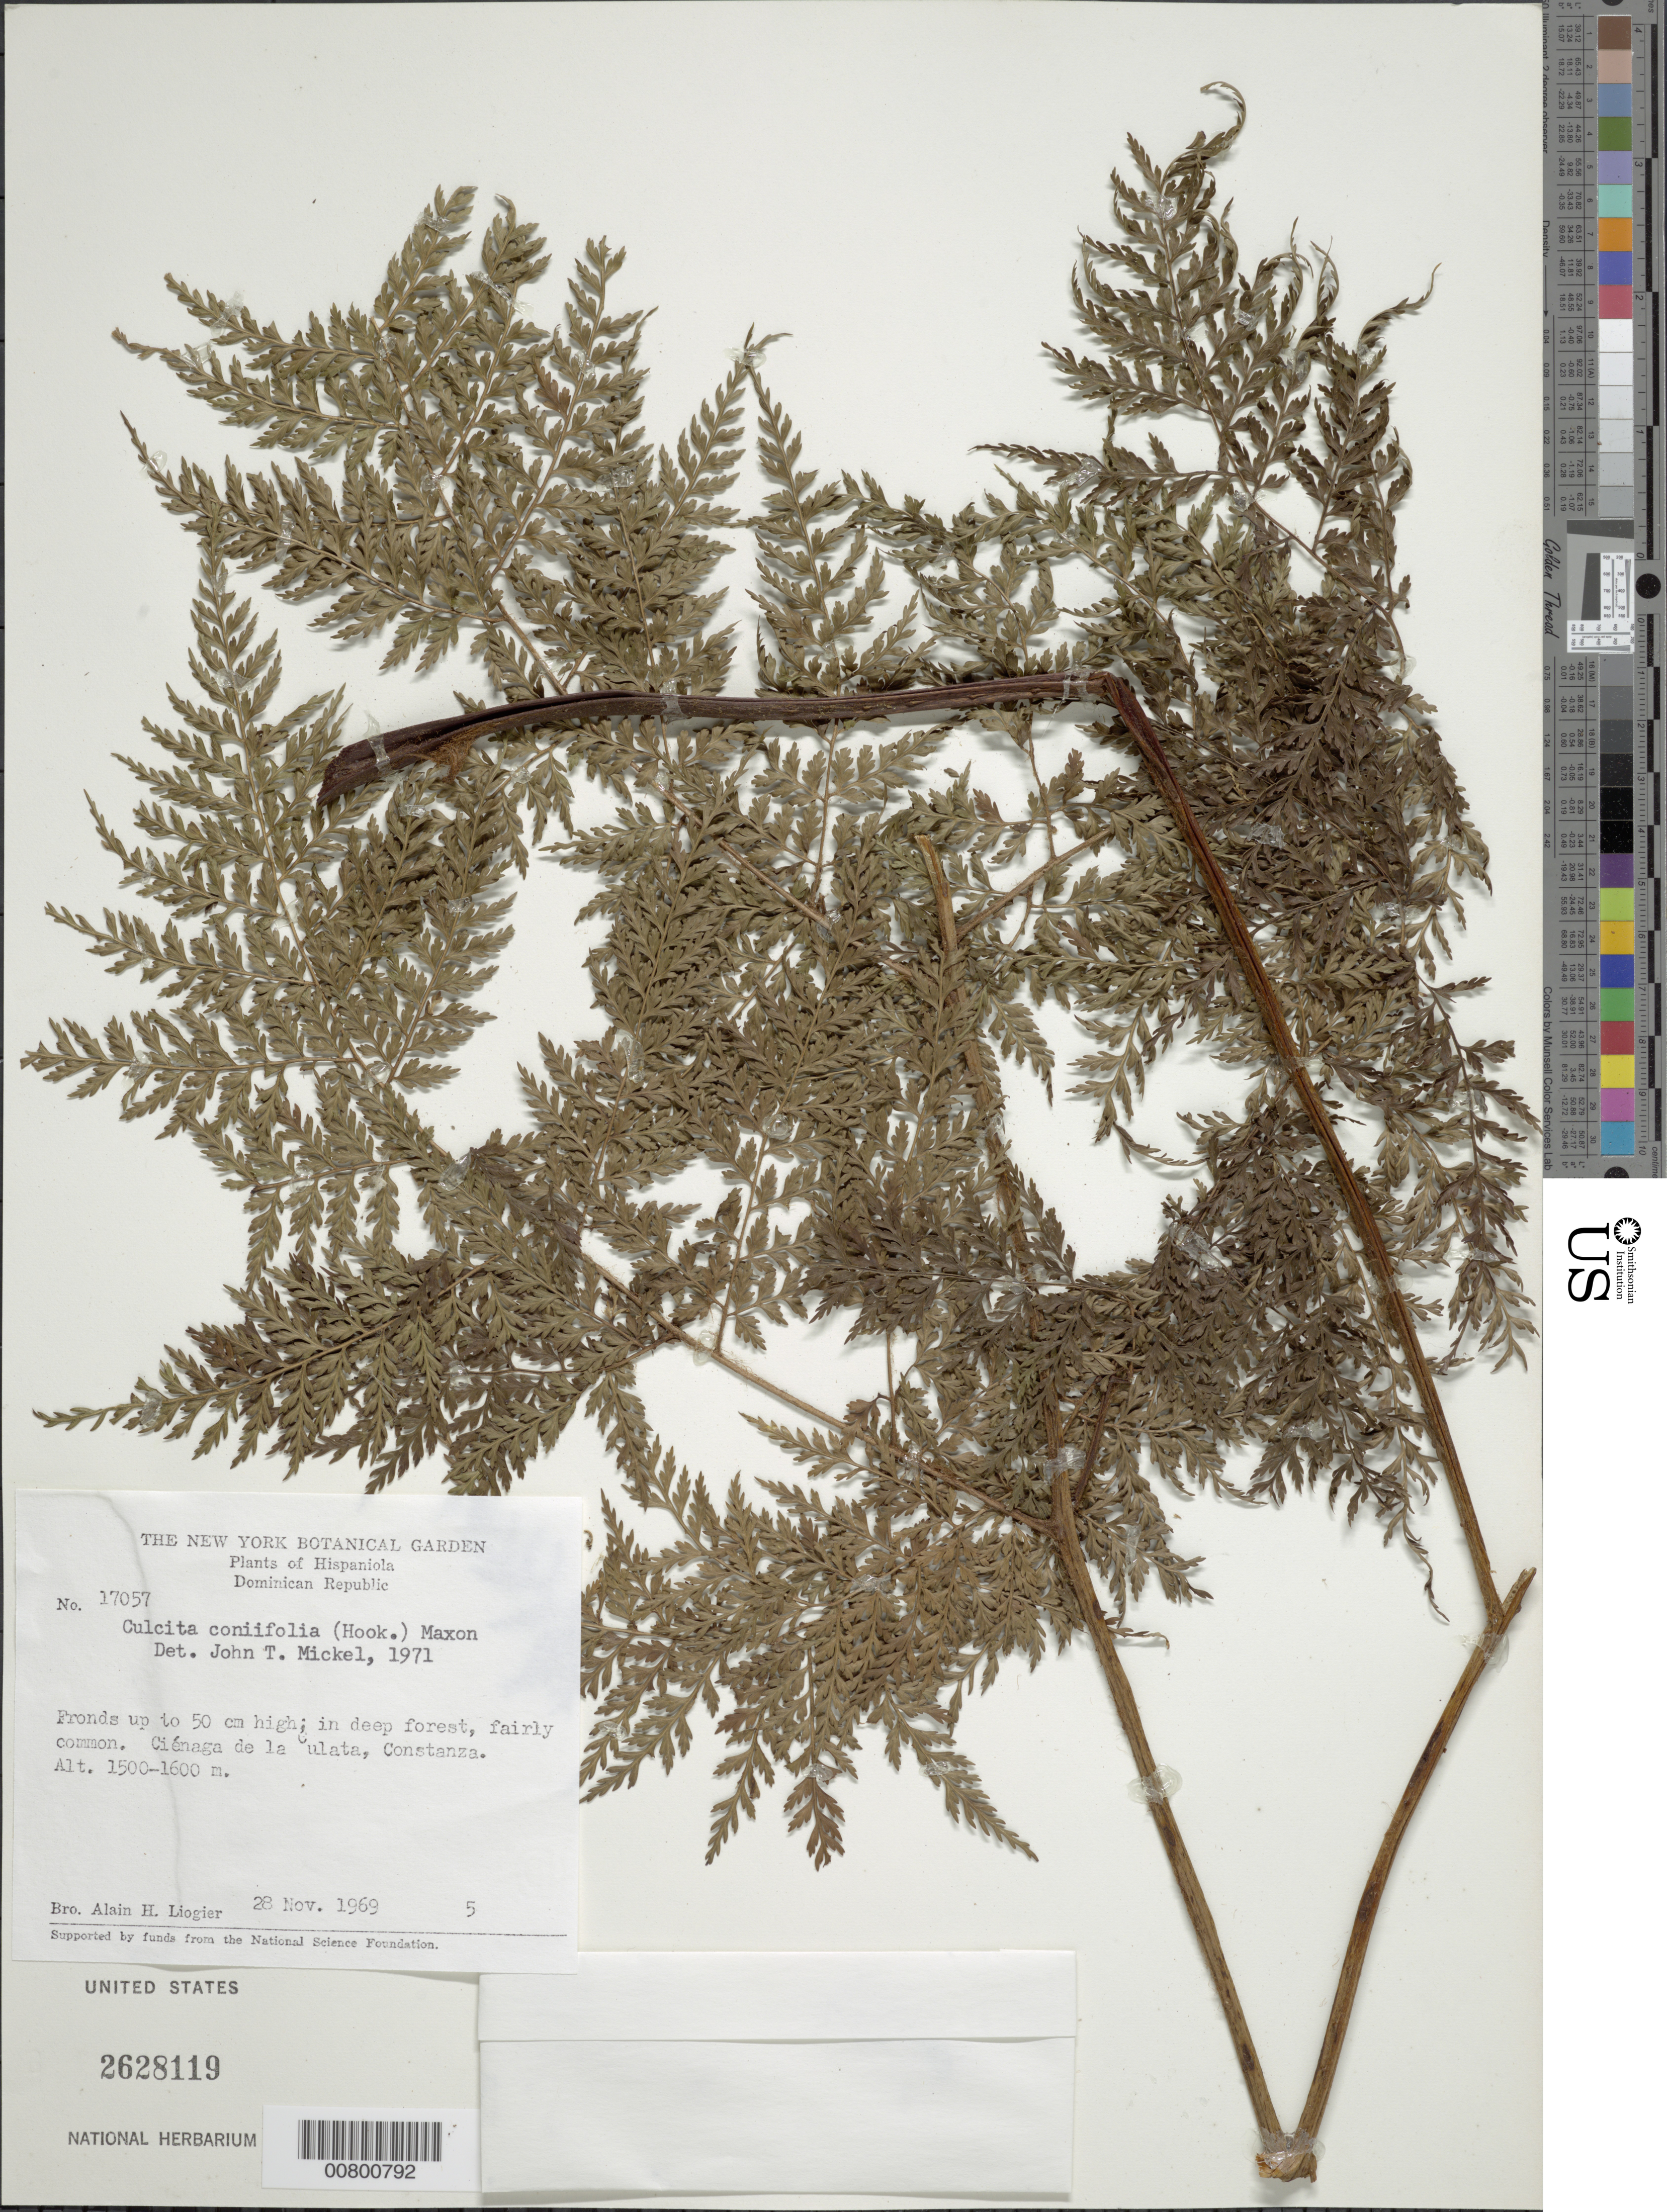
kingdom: Plantae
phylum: Tracheophyta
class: Polypodiopsida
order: Cyatheales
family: Culcitaceae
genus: Culcita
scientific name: Culcita coniifolia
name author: (Hook.) Maxon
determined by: Mickel, J. T., (NY), New York Botanical Garden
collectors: A. H. Liogier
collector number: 17057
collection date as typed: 28 Nov 1969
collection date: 1969-11-28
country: Dominican Republic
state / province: La Vega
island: Hispaniola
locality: Ciénaga de la Culata, Constanza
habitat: Deep forest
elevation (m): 1500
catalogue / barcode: US 2628119